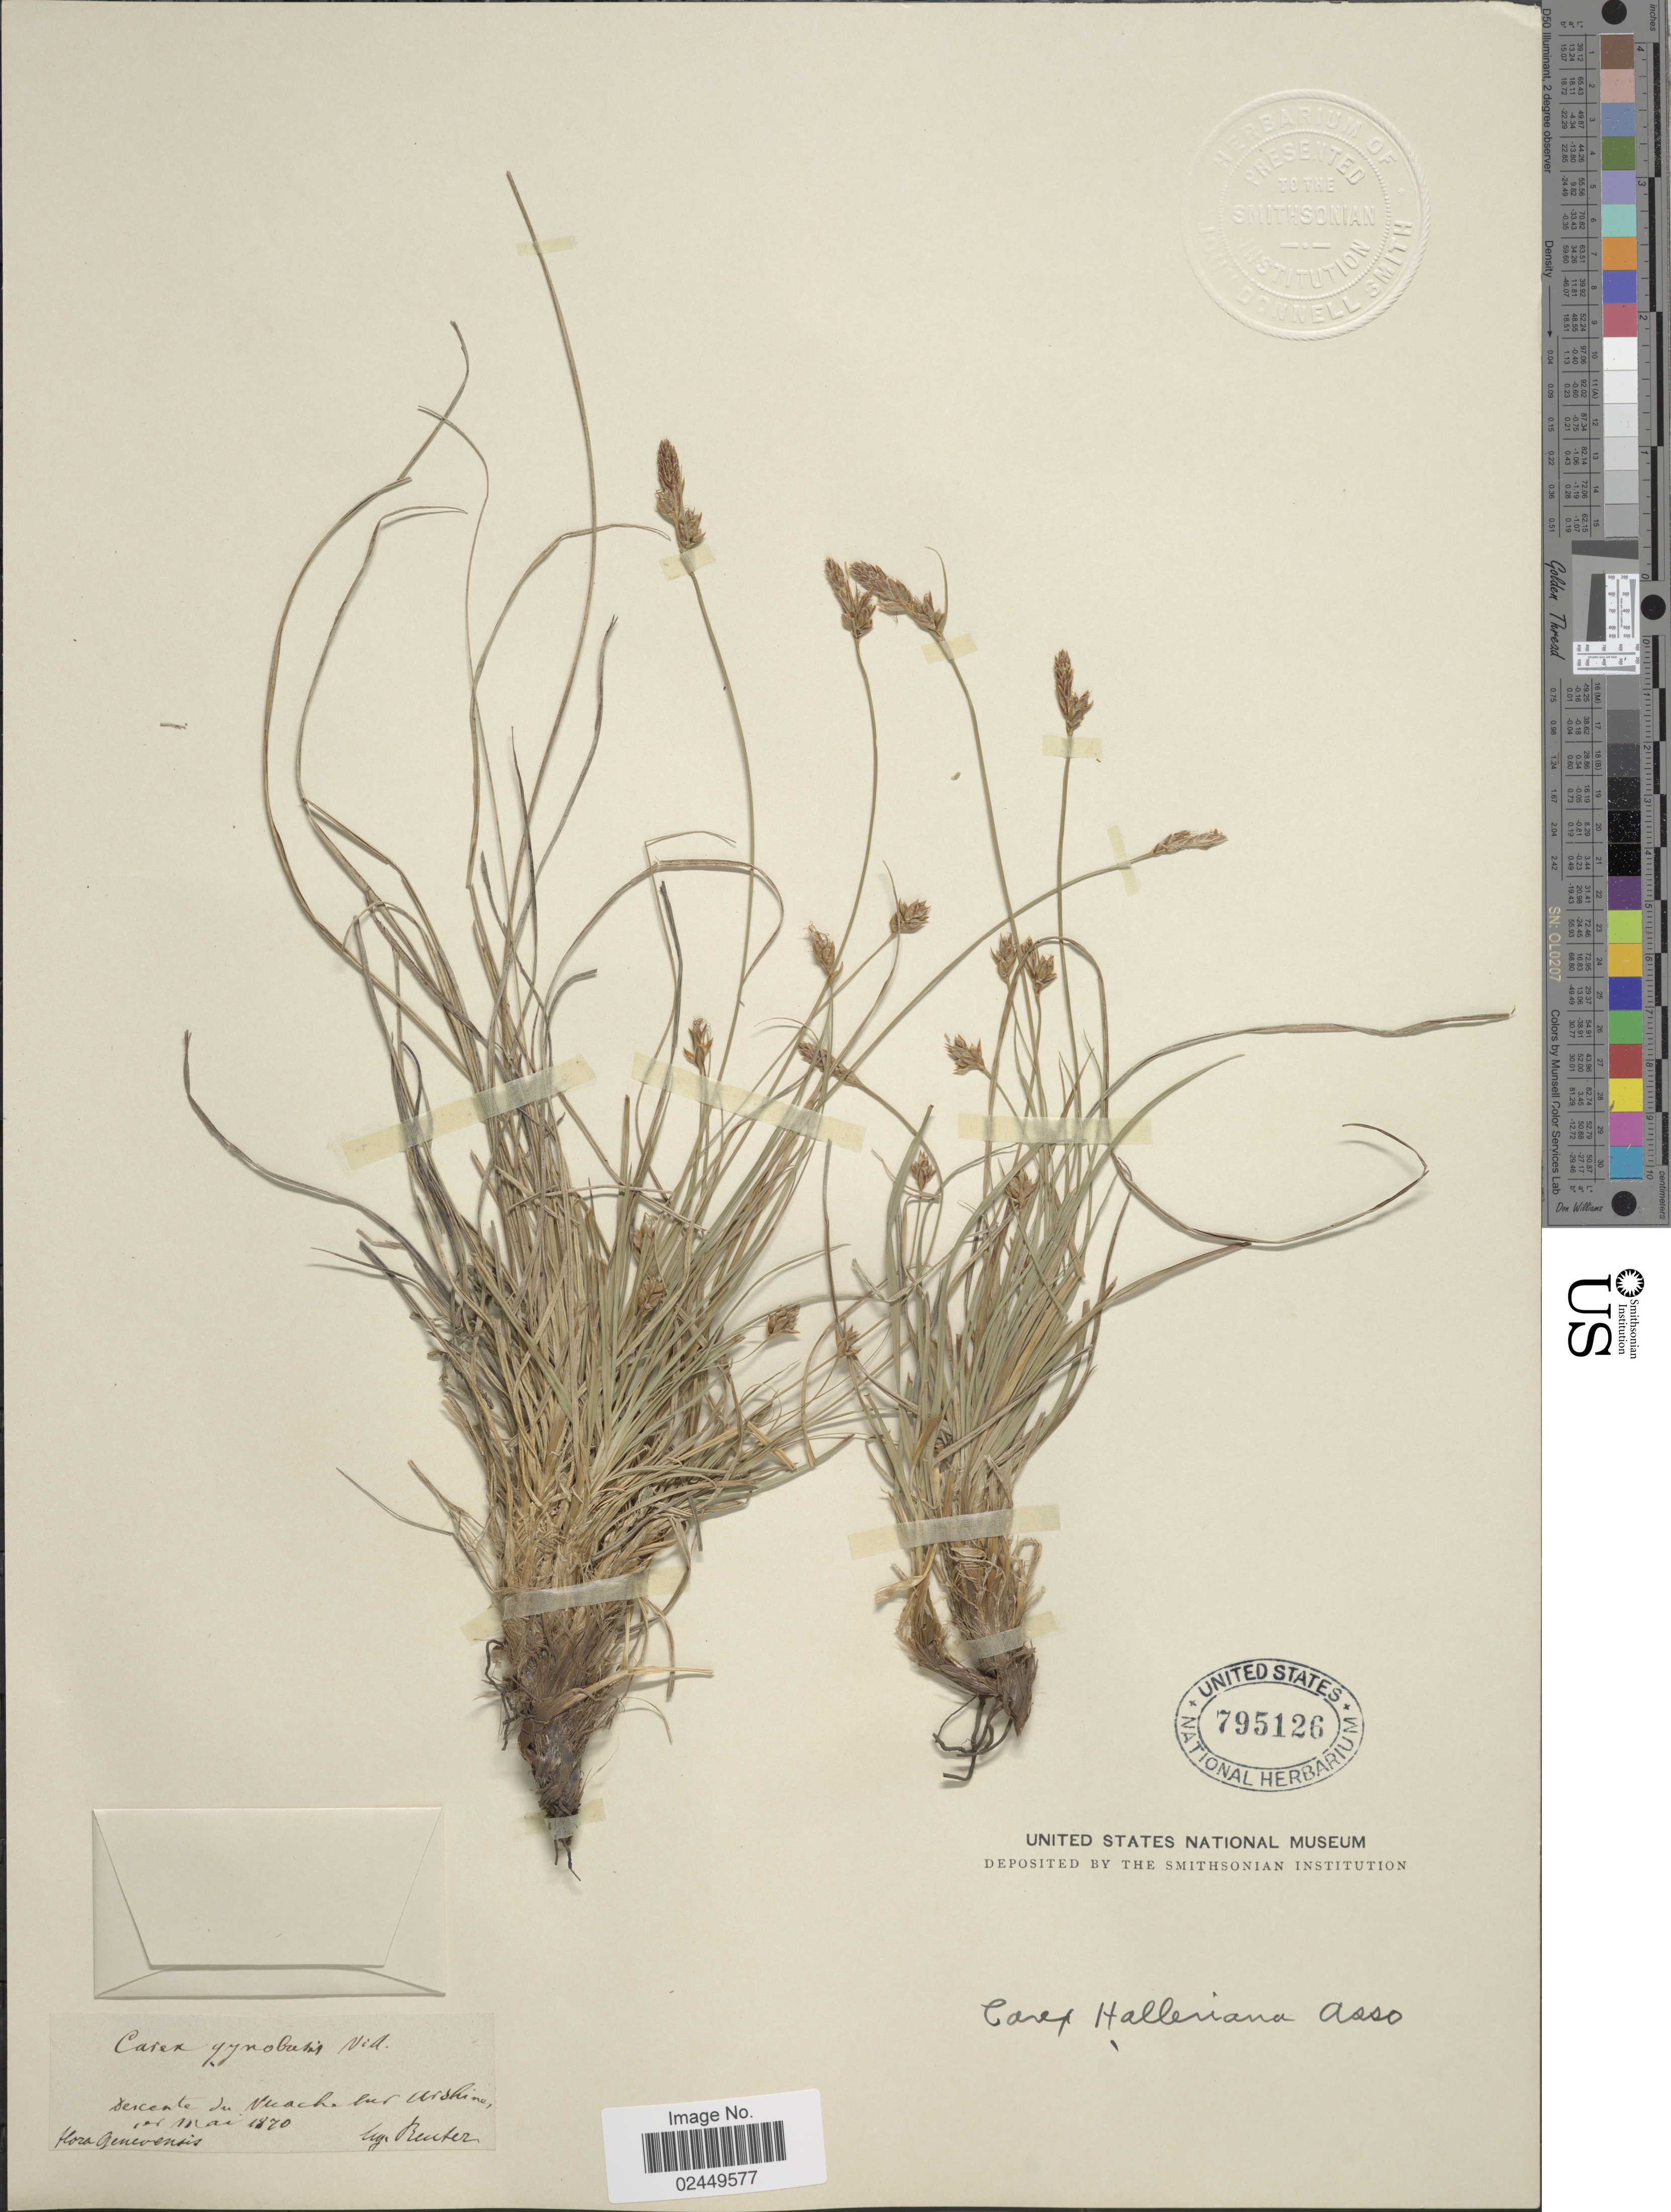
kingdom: Plantae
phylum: Tracheophyta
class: Liliopsida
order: Poales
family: Cyperaceae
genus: Carex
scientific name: Carex halleriana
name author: Asso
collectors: -. Reuter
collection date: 1870-05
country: France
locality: Descente du Vuache bur urshine. [interpreted]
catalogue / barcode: US 795126